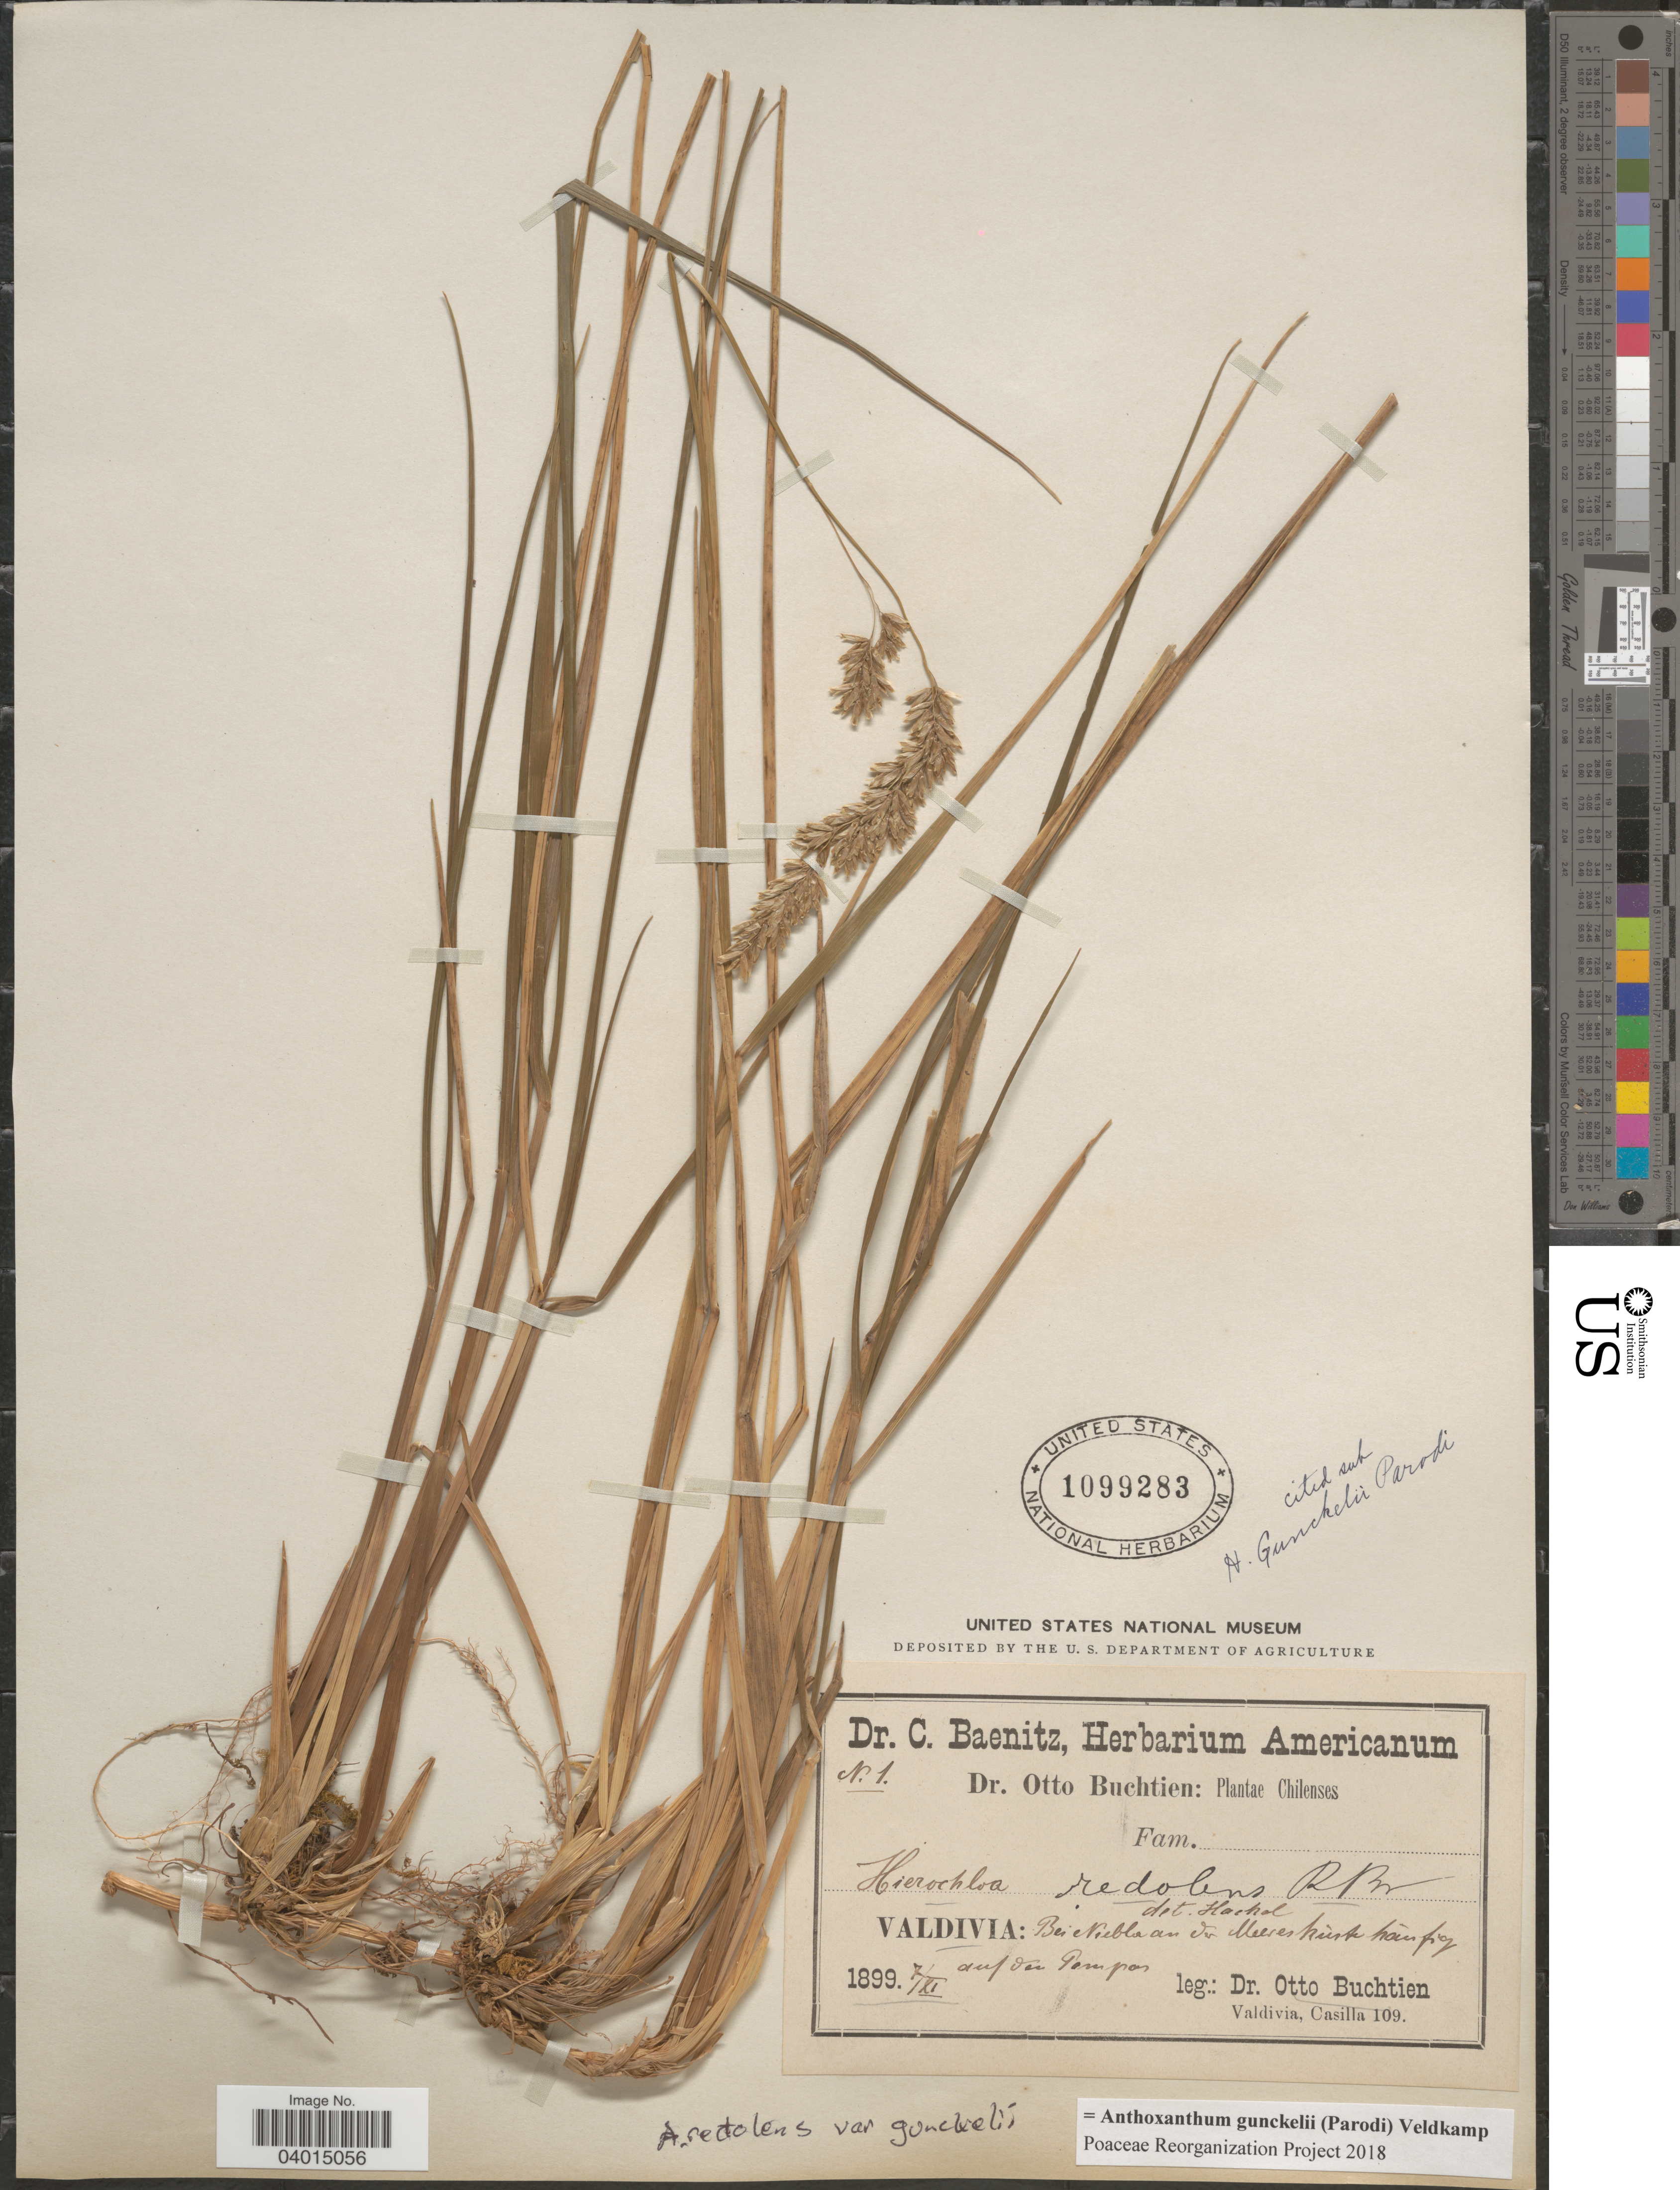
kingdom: Plantae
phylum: Tracheophyta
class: Liliopsida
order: Poales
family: Poaceae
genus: Anthoxanthum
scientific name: Anthoxanthum redolens var. gunkellii ined.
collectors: O. Buchtien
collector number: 1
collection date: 1899-11-07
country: Chile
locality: Valdivia: Bei Niebla au du Meeresküste haufig auf der Pampas.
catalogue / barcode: US 1099283